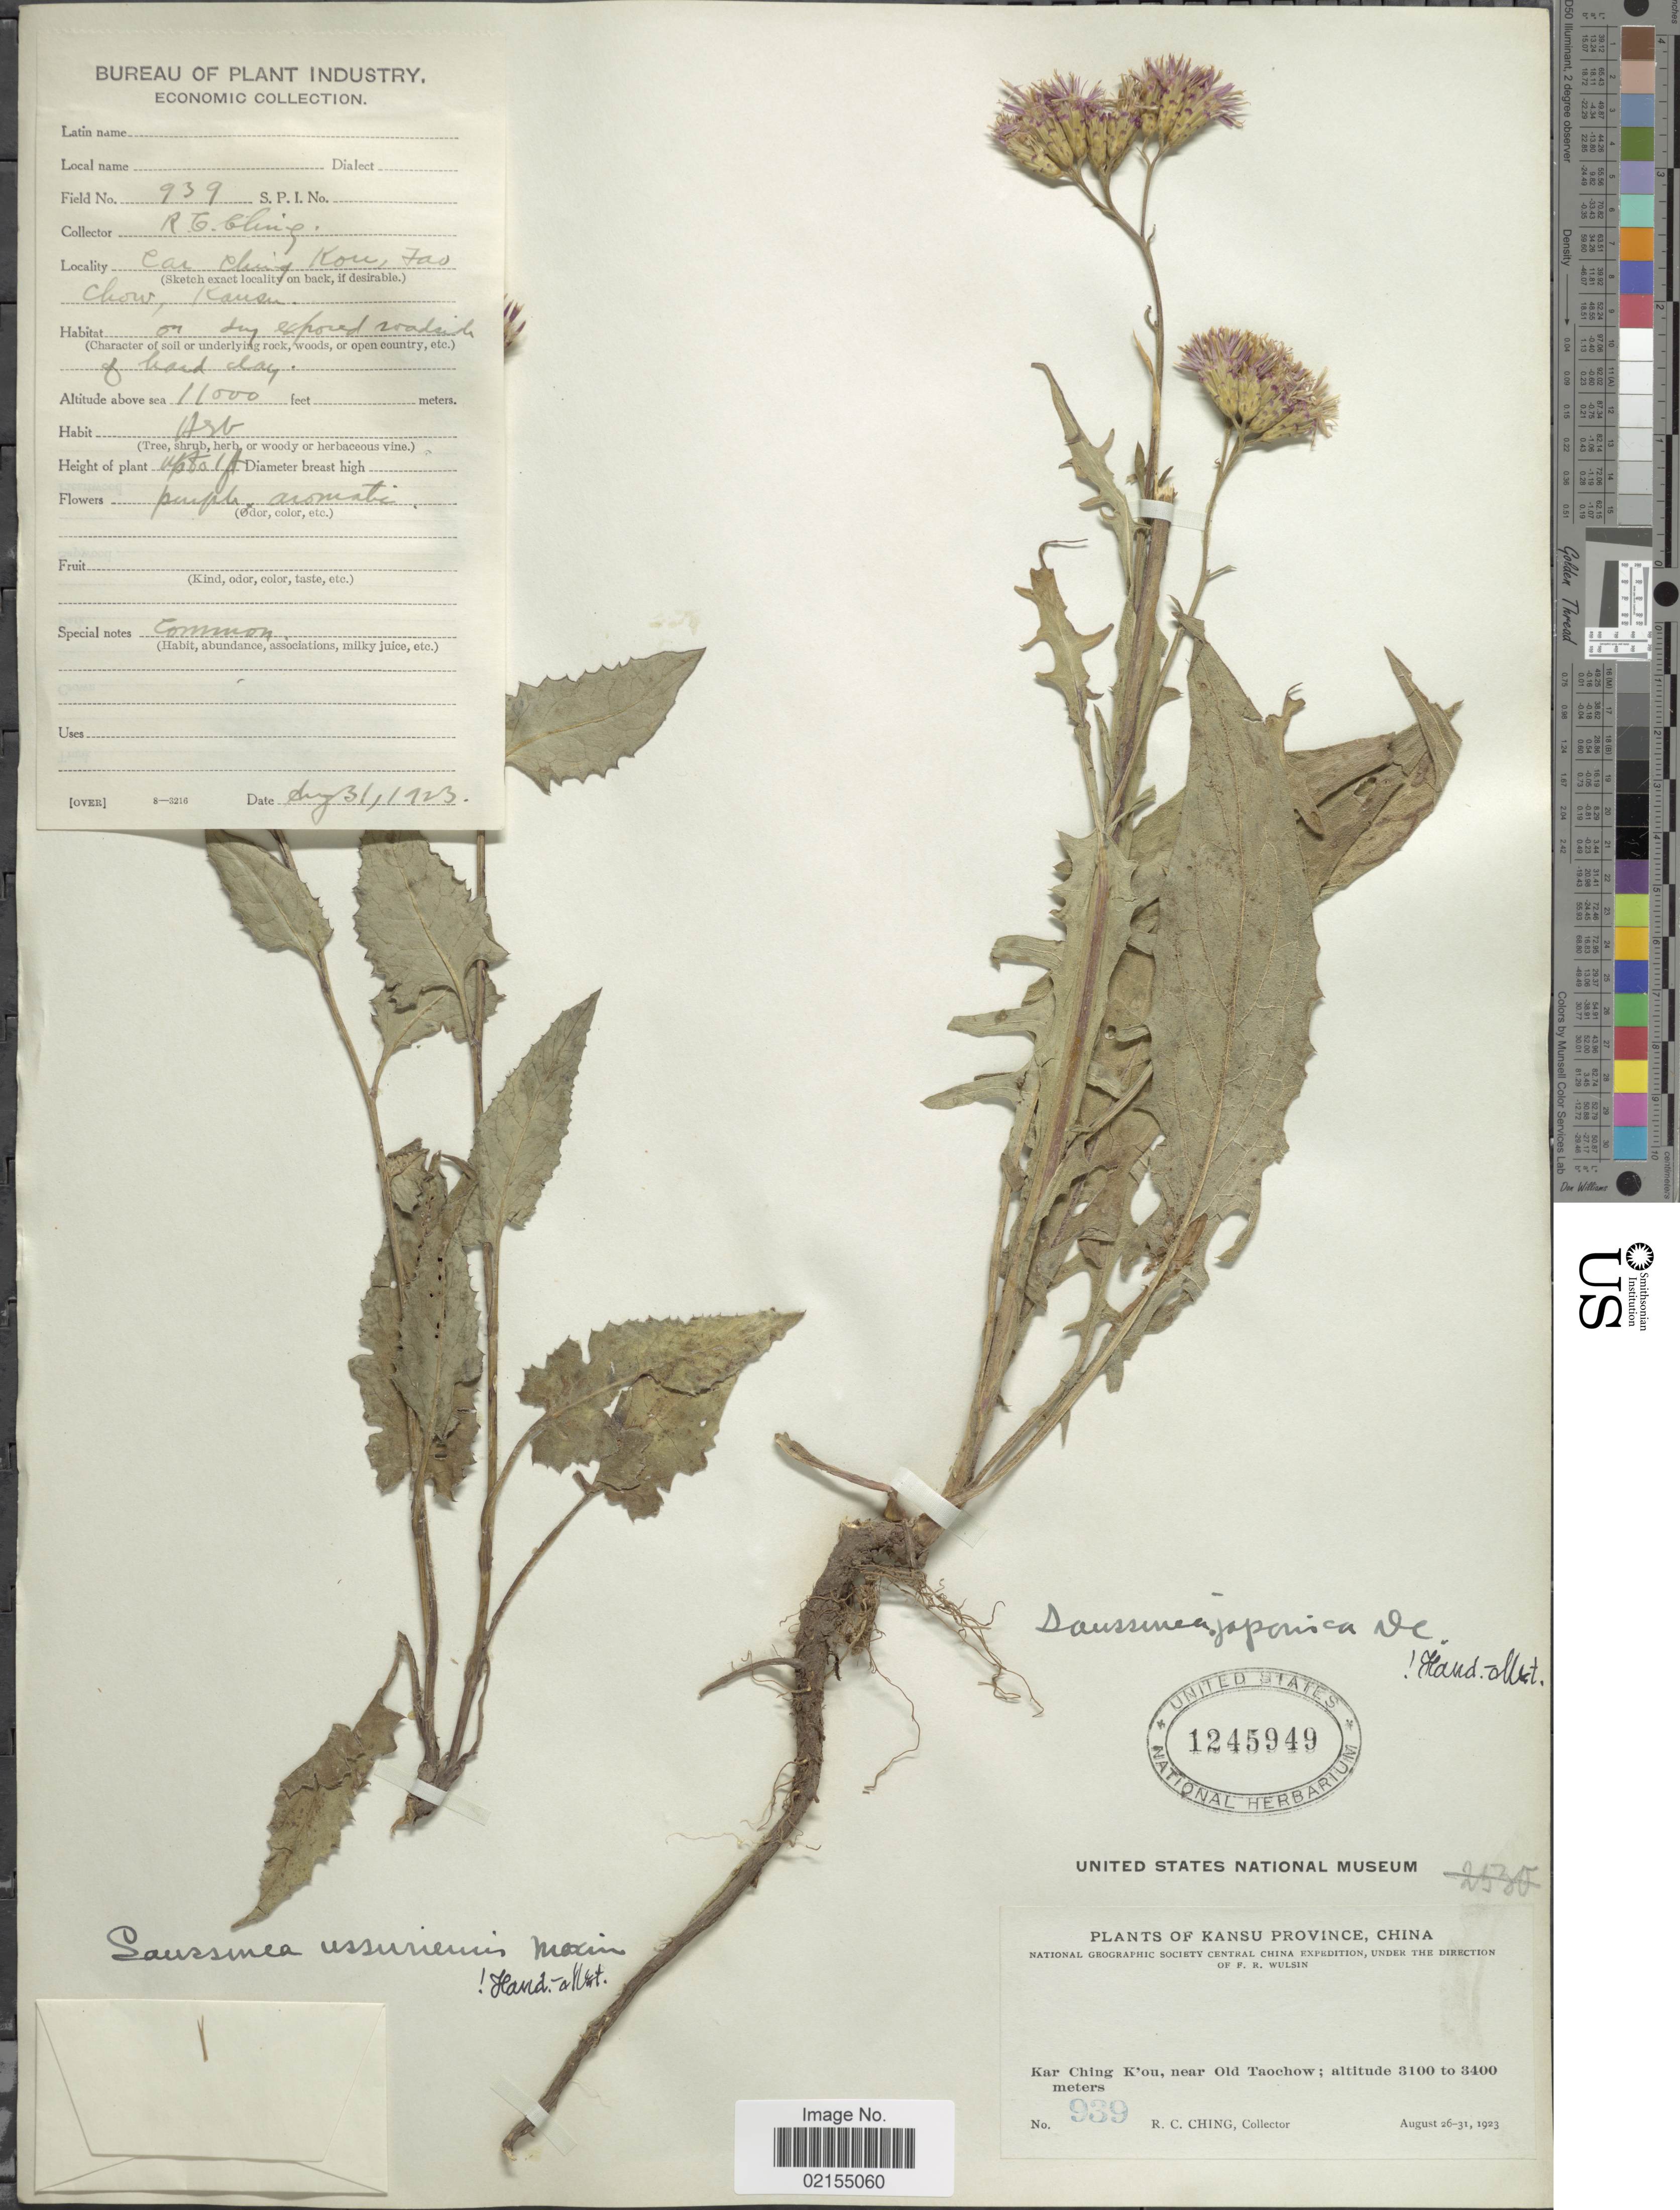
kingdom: Plantae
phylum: Tracheophyta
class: Magnoliopsida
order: Asterales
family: Asteraceae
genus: Saussurea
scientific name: Saussurea japonica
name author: (Thunb.) DC.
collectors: R. C. Ching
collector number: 939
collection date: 1923-08-26/1923-08-31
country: China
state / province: Gansu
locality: Kansu Province, China, Kar Ching K' ou near Old Taochow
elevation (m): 3353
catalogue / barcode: US 1245949